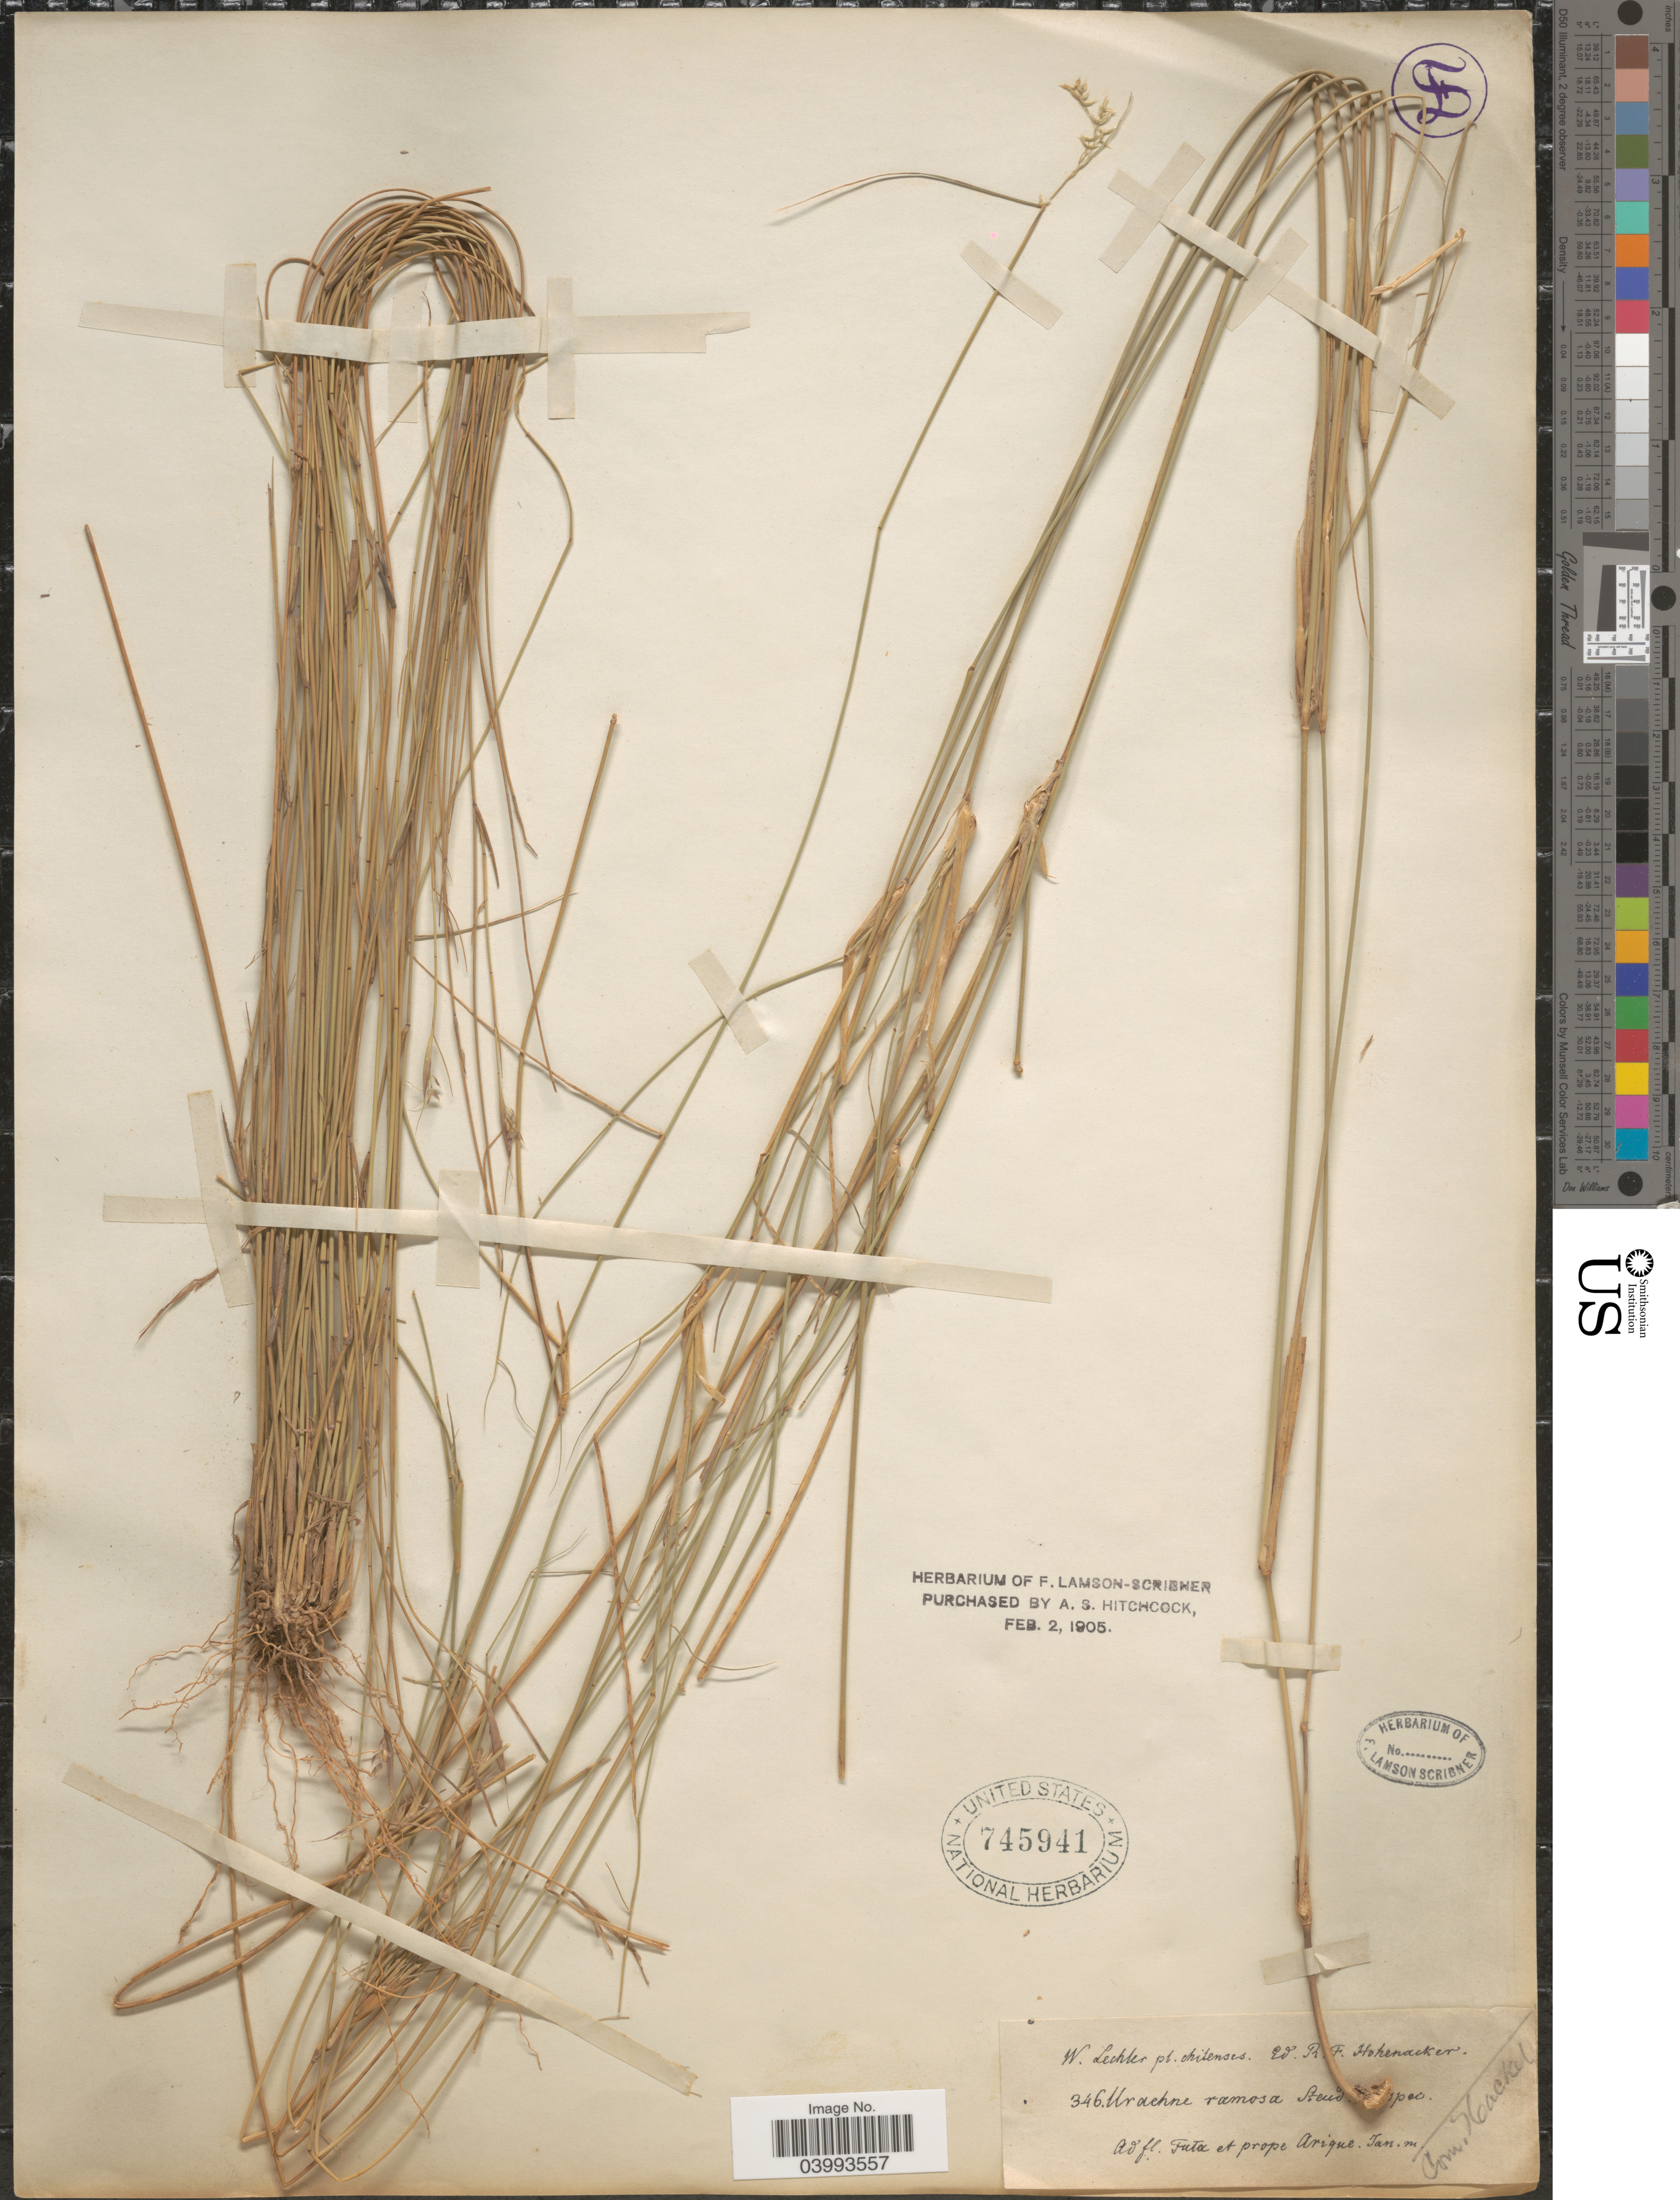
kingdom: Plantae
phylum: Tracheophyta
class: Liliopsida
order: Poales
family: Poaceae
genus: Nassella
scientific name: Nassella chilensis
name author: (Trin.) É. Desv.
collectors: W. Lechler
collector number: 346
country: Chile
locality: Ad fl. Futa et prope Arique.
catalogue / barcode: US 745941